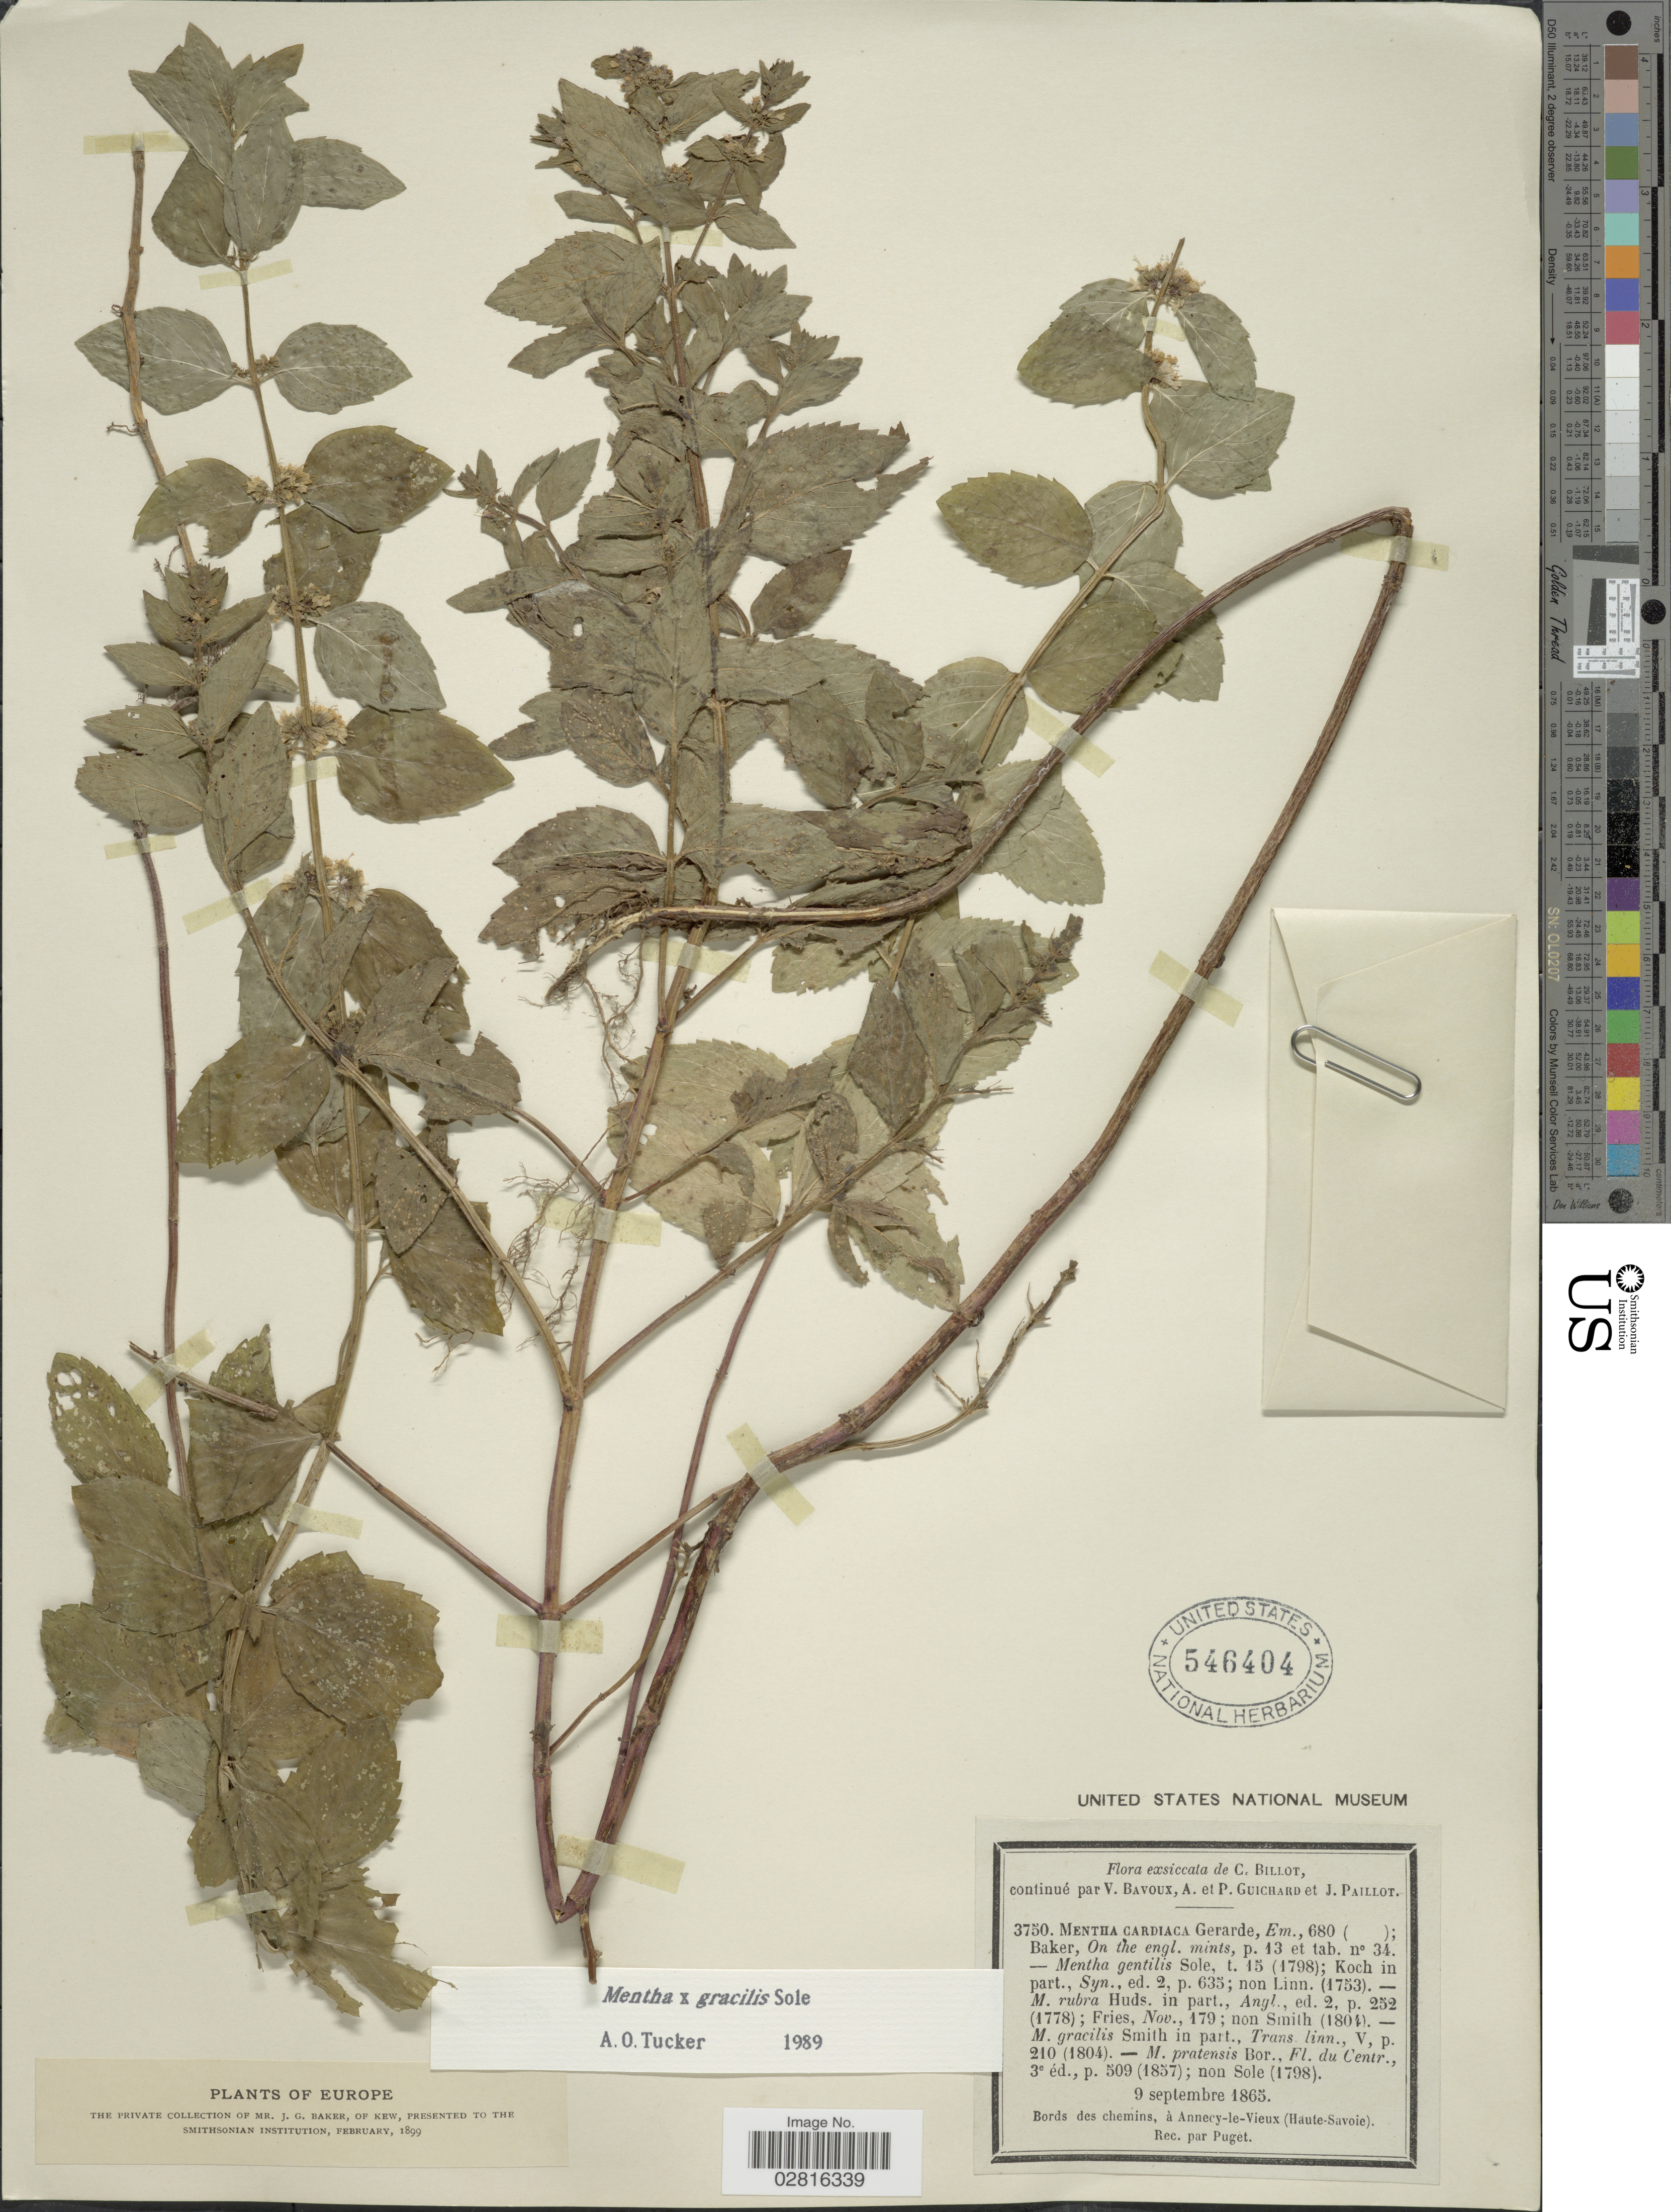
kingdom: Plantae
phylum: Tracheophyta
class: Magnoliopsida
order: Lamiales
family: Lamiaceae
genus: Mentha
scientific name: Mentha x gracilis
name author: Sole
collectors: -. Puget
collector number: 3750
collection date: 1865-09-09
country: France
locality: Bords des chemins, à Annecy-le-Vieux (Haute-Savoie).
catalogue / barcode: US 546404